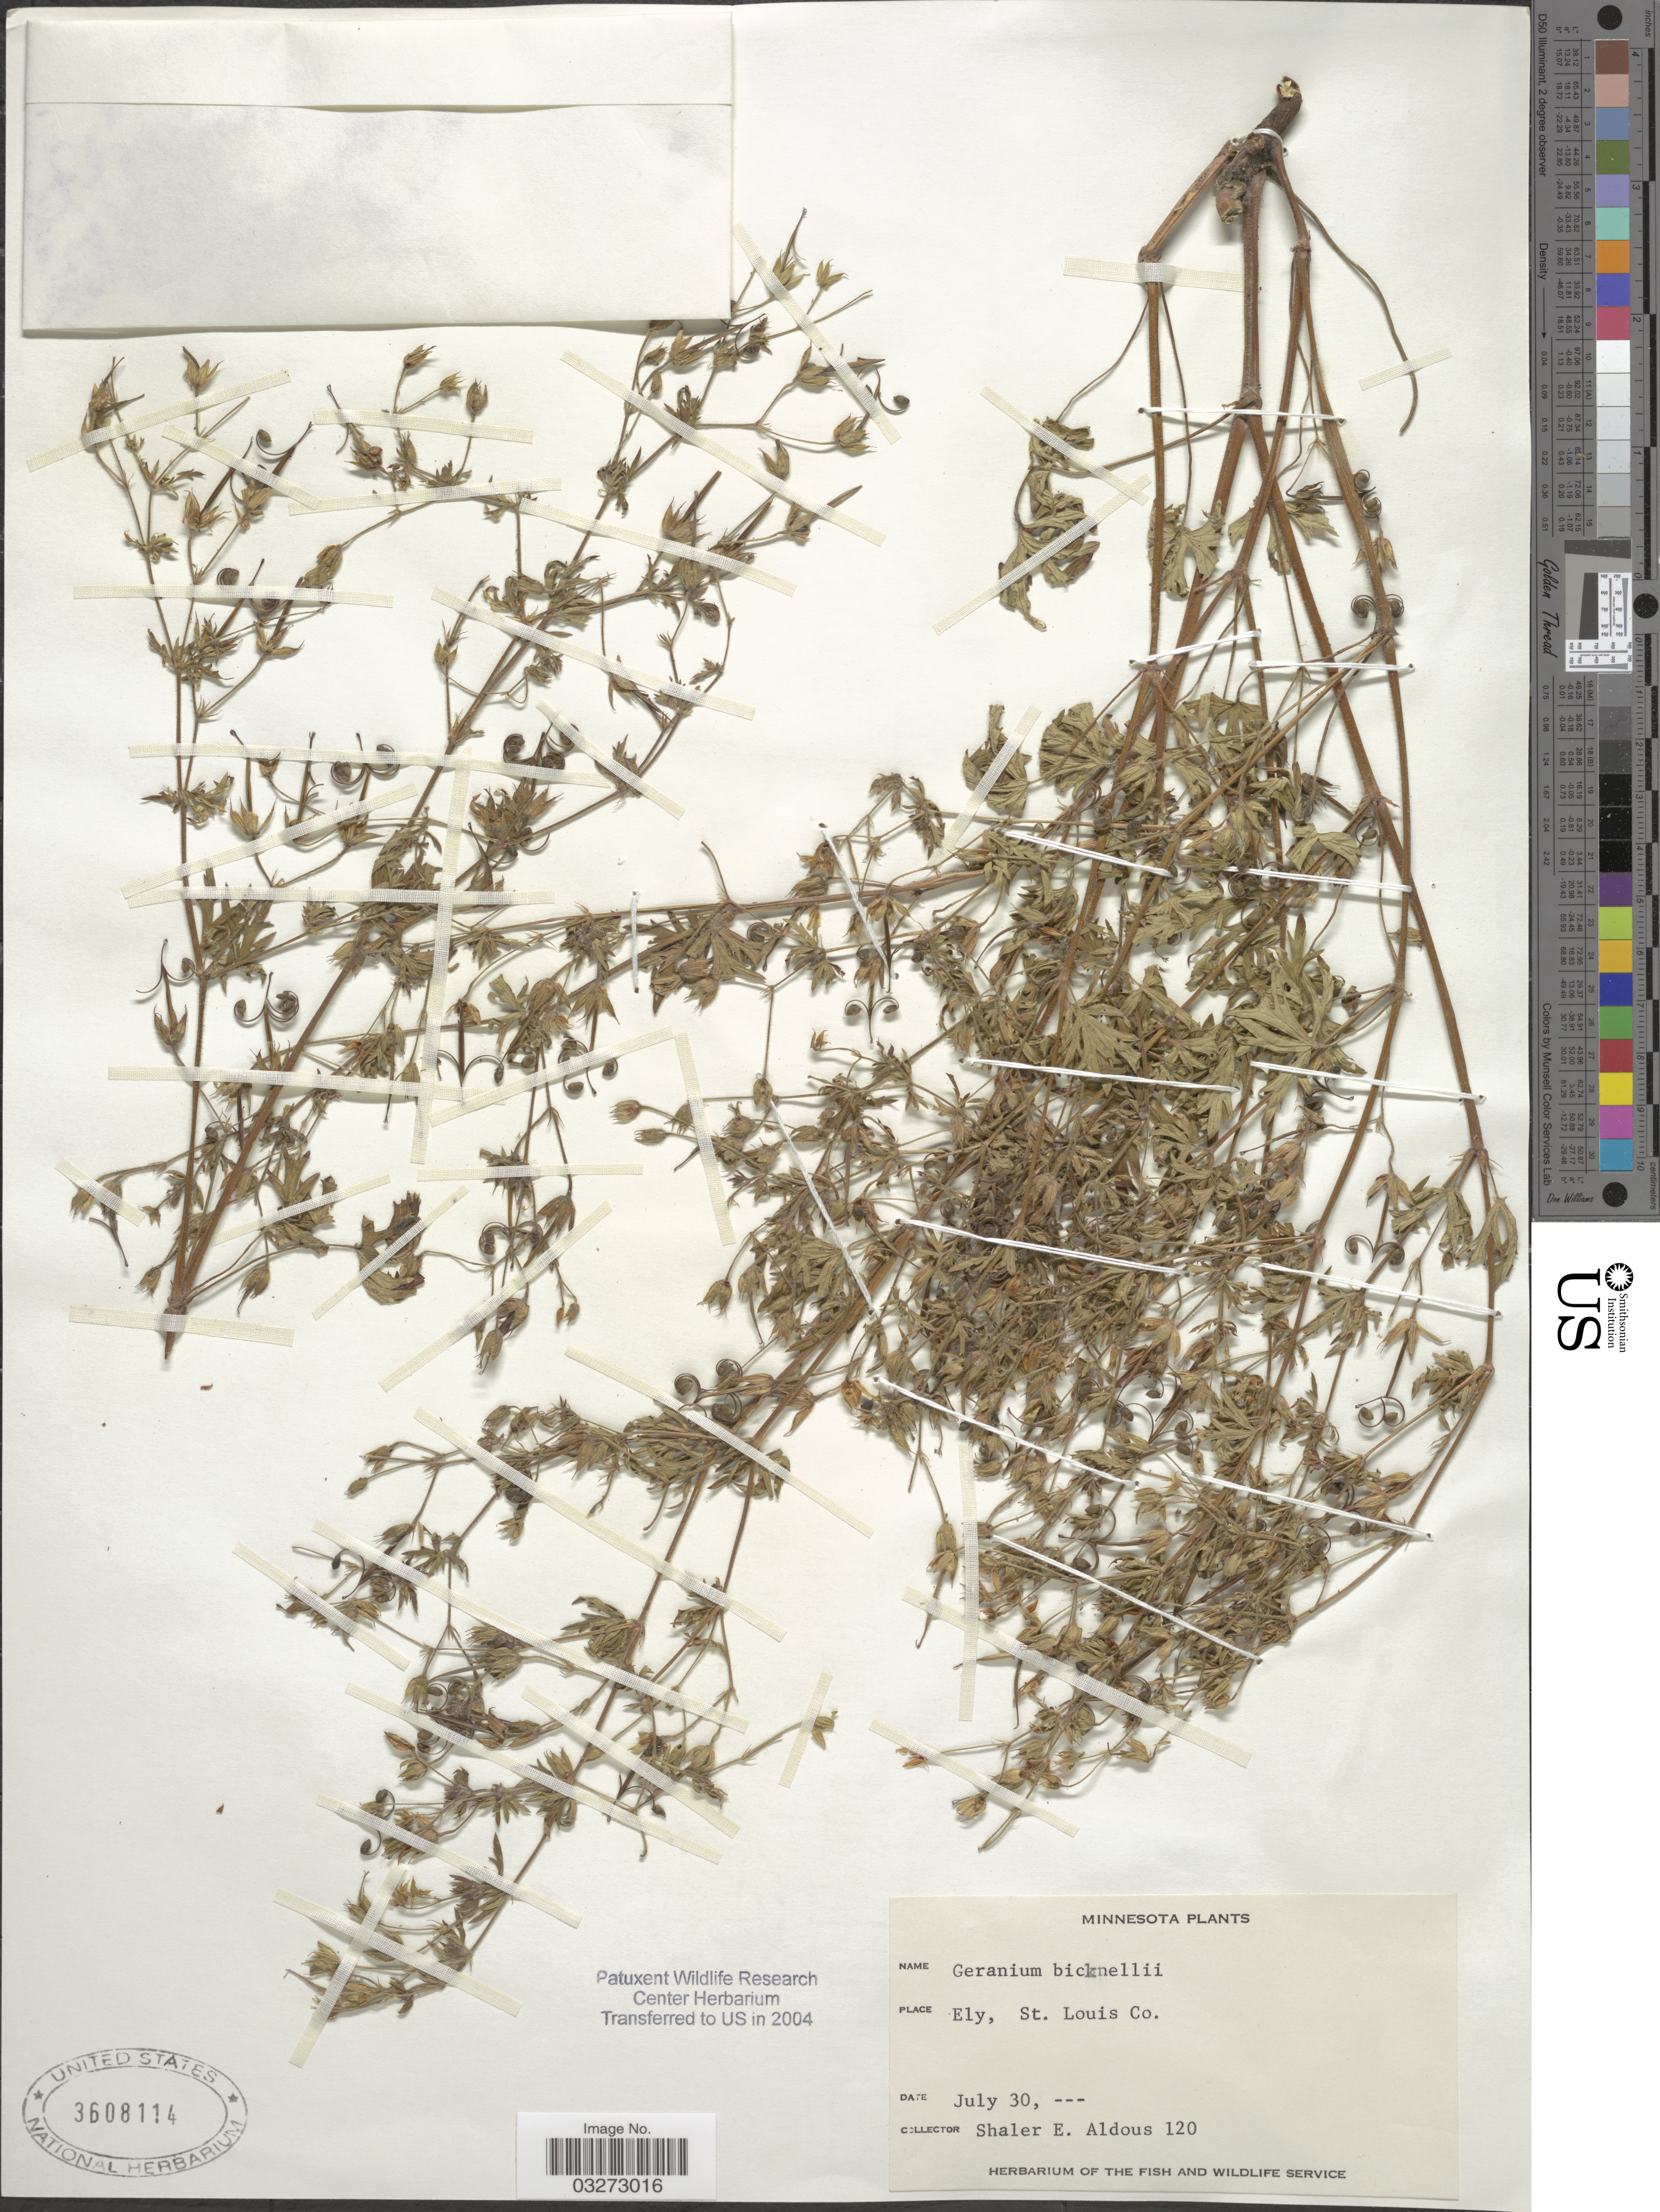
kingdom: Plantae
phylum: Tracheophyta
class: Magnoliopsida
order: Geraniales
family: Geraniaceae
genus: Geranium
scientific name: Geranium bicknellii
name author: Britton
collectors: S. Aldous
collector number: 120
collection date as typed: Transcribed d/m/y: /7/30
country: United States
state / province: Minnesota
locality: Ely, St. Louis Co.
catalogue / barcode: US 3608114